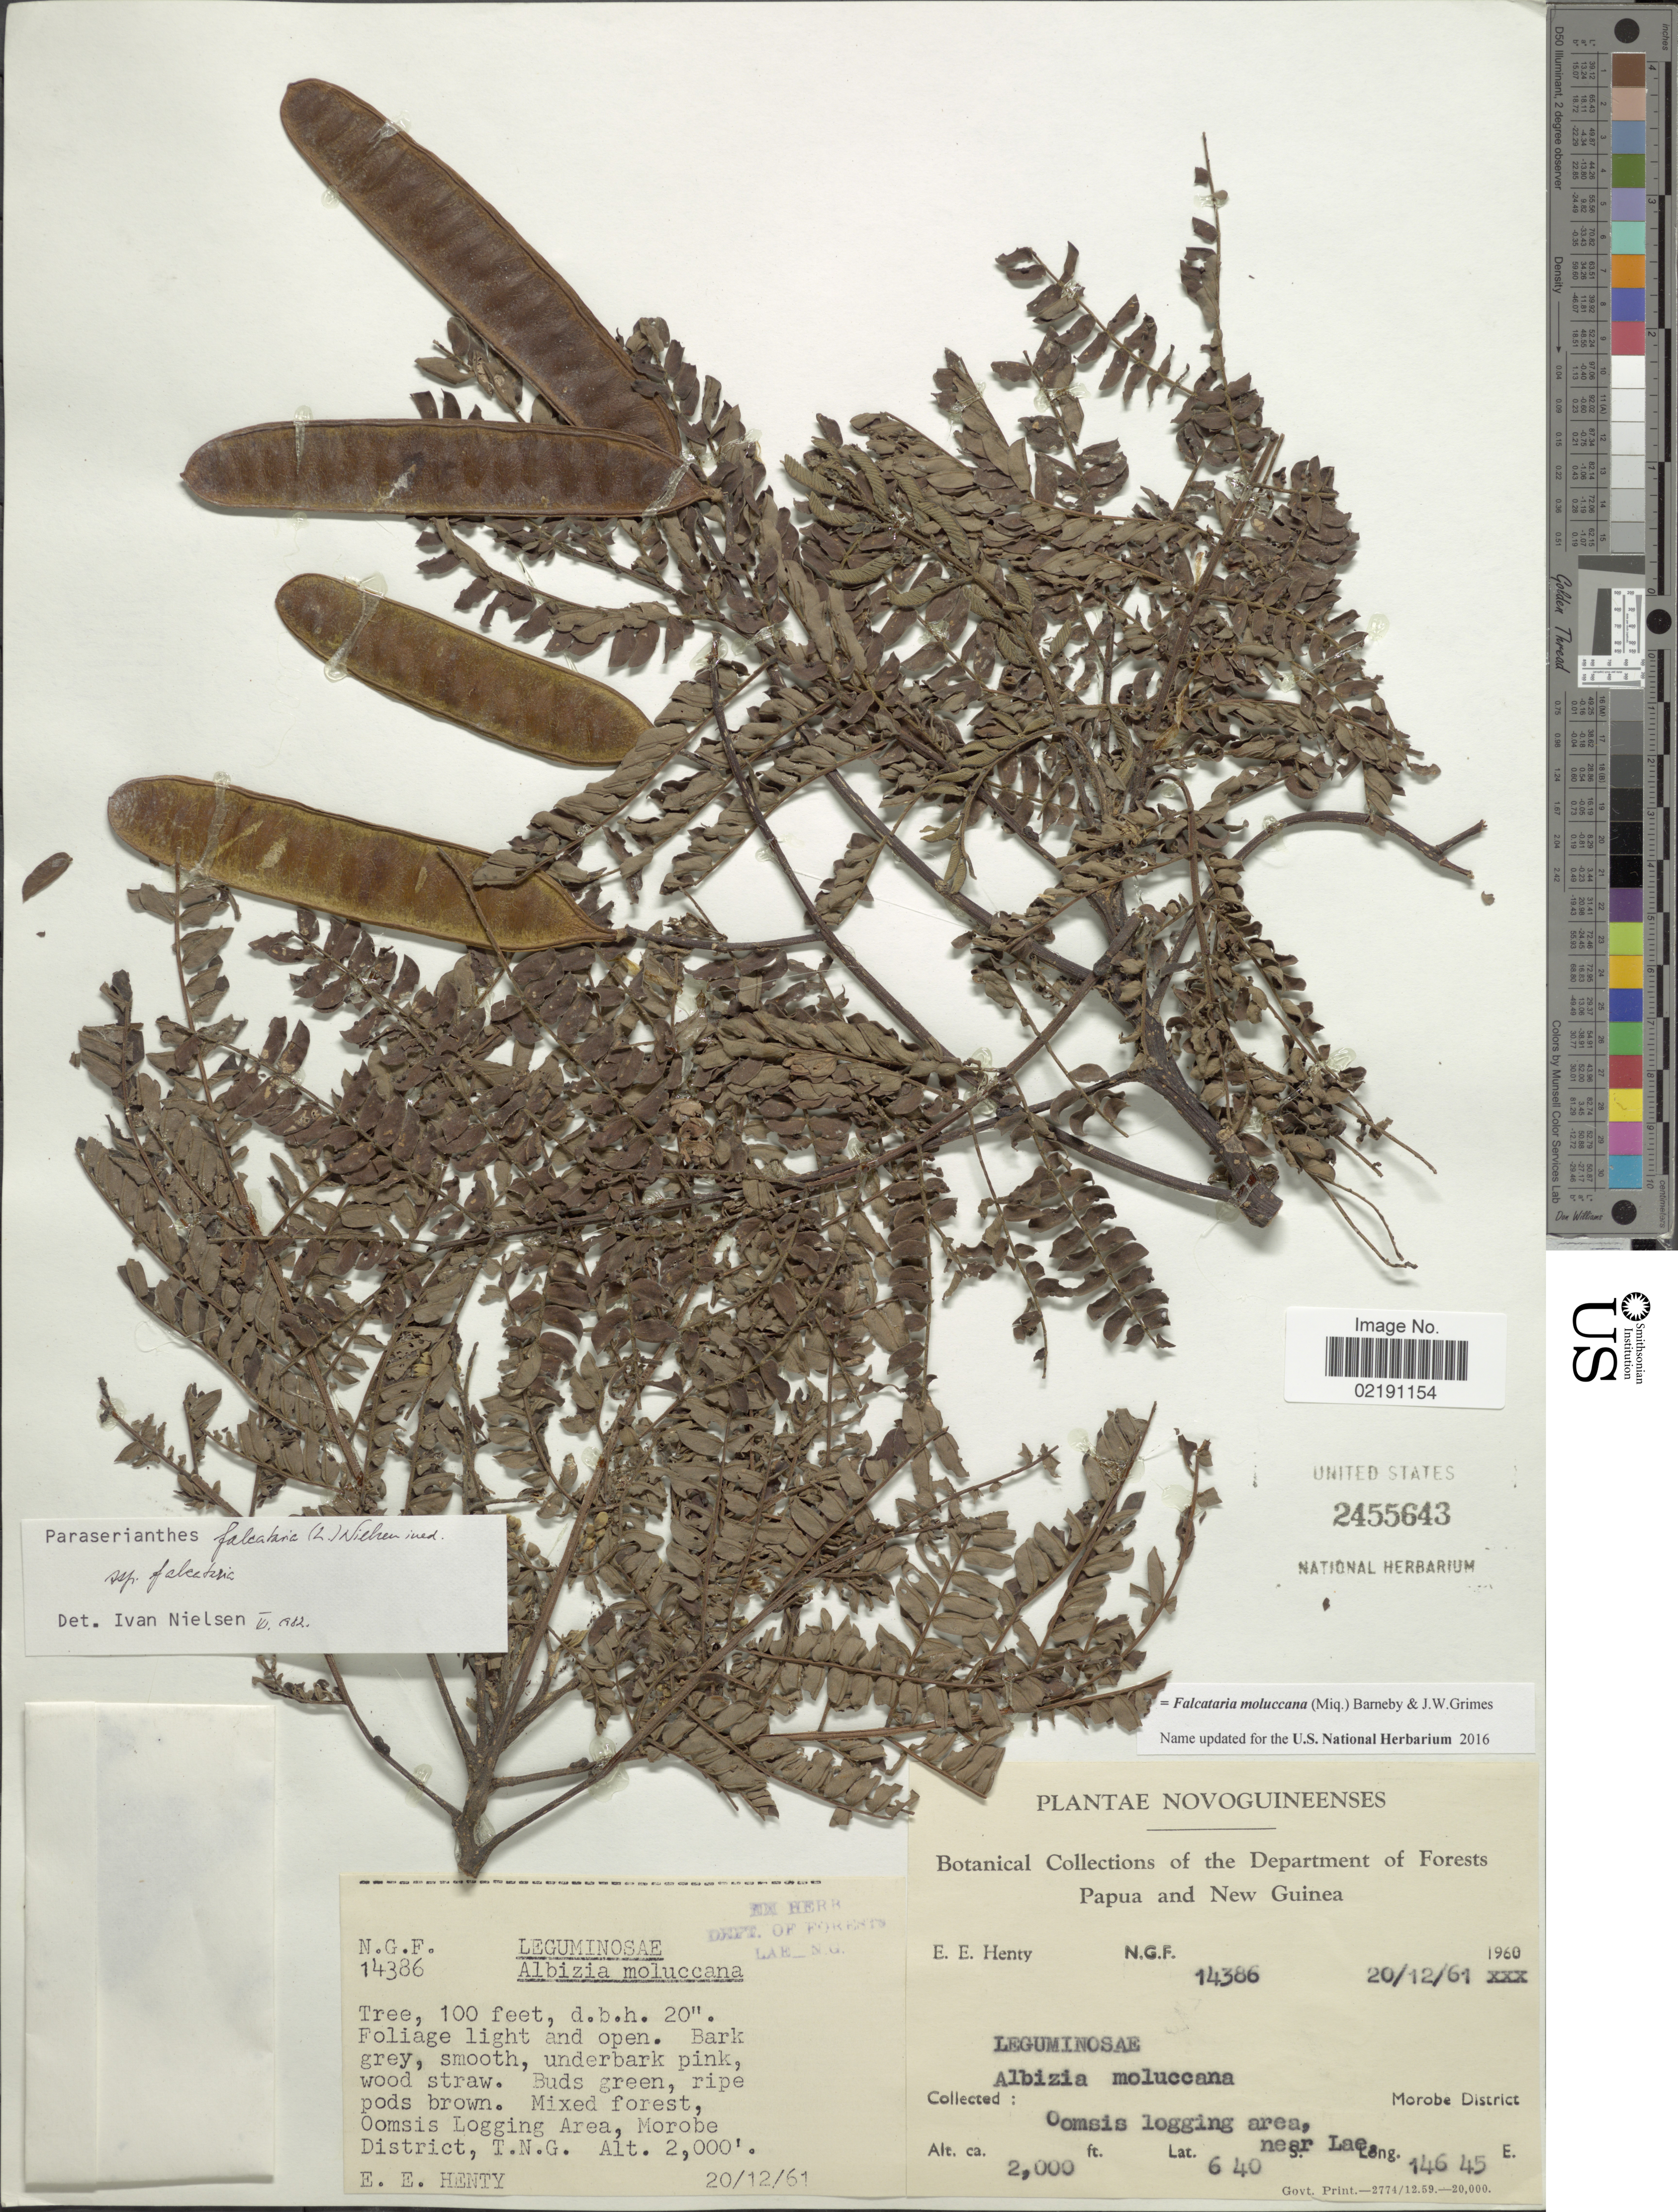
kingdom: Plantae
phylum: Tracheophyta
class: Magnoliopsida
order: Fabales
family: Fabaceae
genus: Falcataria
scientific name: Falcataria moluccana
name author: (Miq.) Barneby & Grimes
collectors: E. Henty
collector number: NGF14386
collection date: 1961-12-20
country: Papua New Guinea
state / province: Morobe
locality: Oomsis Logging Area near Lae, Morobe District, T.N.G.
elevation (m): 610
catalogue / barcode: US 2455643